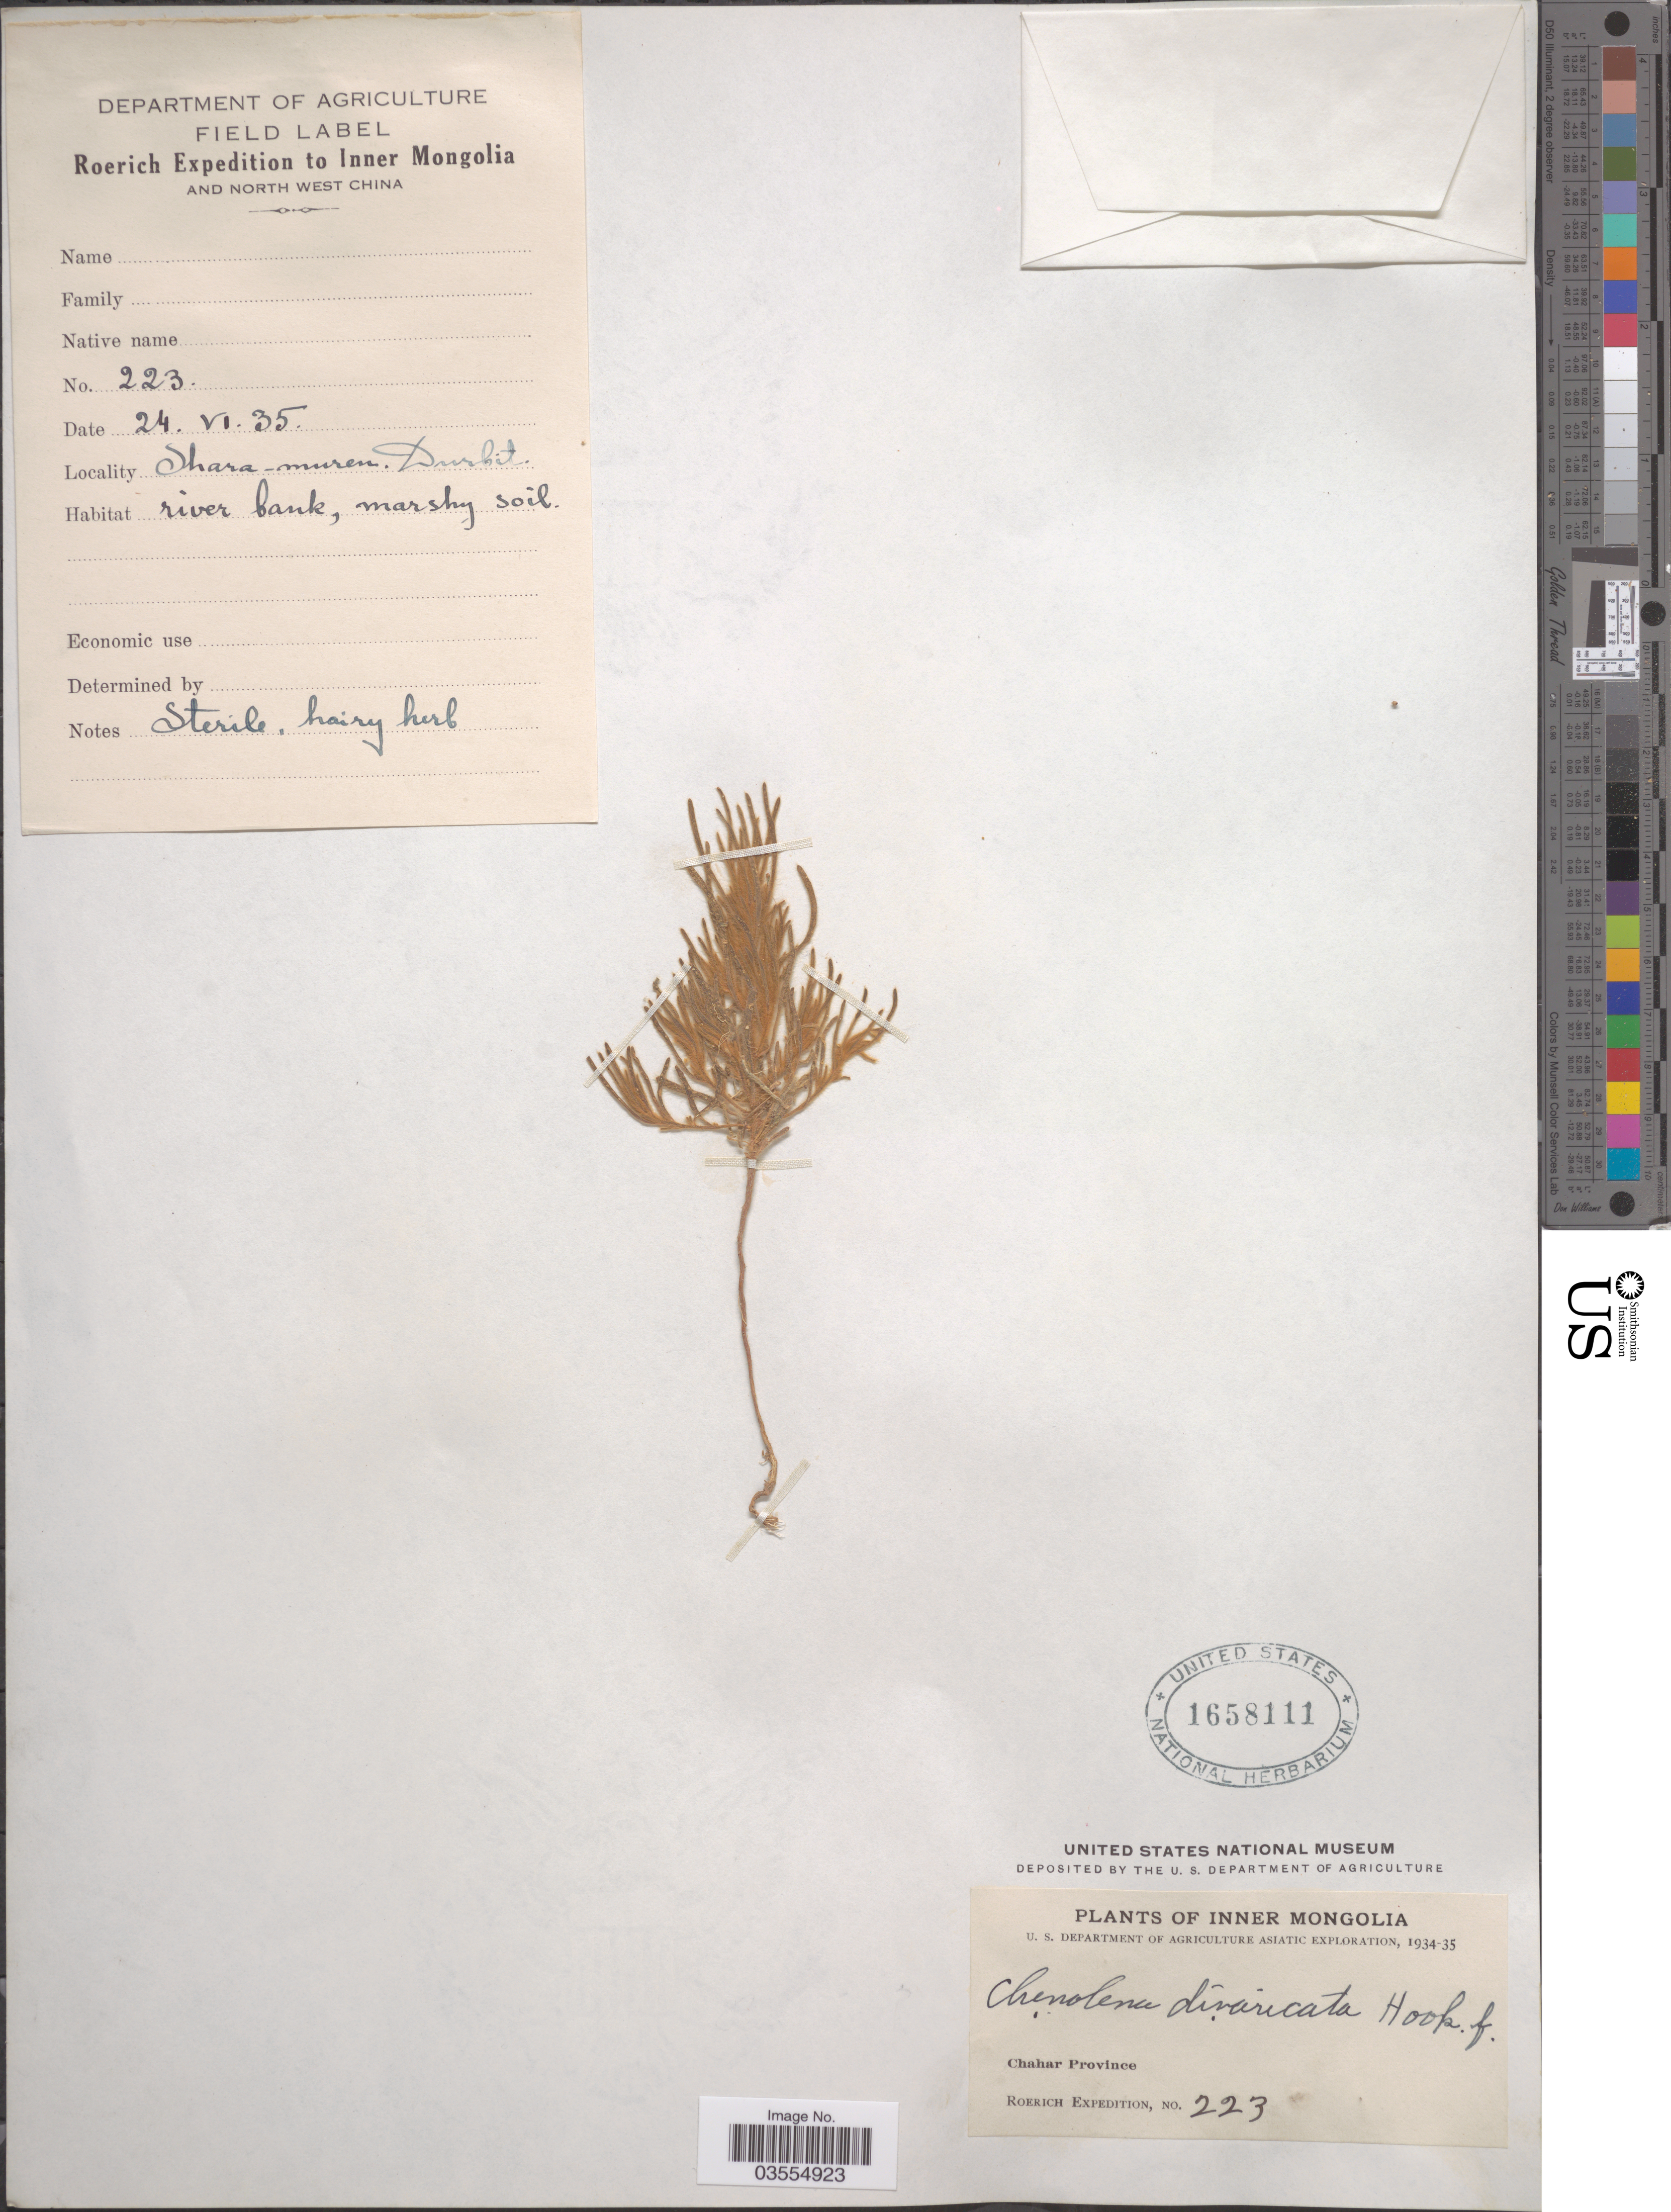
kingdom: Plantae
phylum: Tracheophyta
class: Magnoliopsida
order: Caryophyllales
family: Amaranthaceae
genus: Grubovia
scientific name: Grubovia dasyphylla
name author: (Fisch. & C.A. Mey.) Freitag & G. Kadereit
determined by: Strong, Mark T., (BOT), Smithsonian Institution - National Museum of Natural History (UNITED STATES)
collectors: Roerich Expedition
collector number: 223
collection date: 1935-06-24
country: China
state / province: Nei Monggol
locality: Inner Mongolia, Chahar Province. North West China. Shara-muren. Durbit.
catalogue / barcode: US 1658111